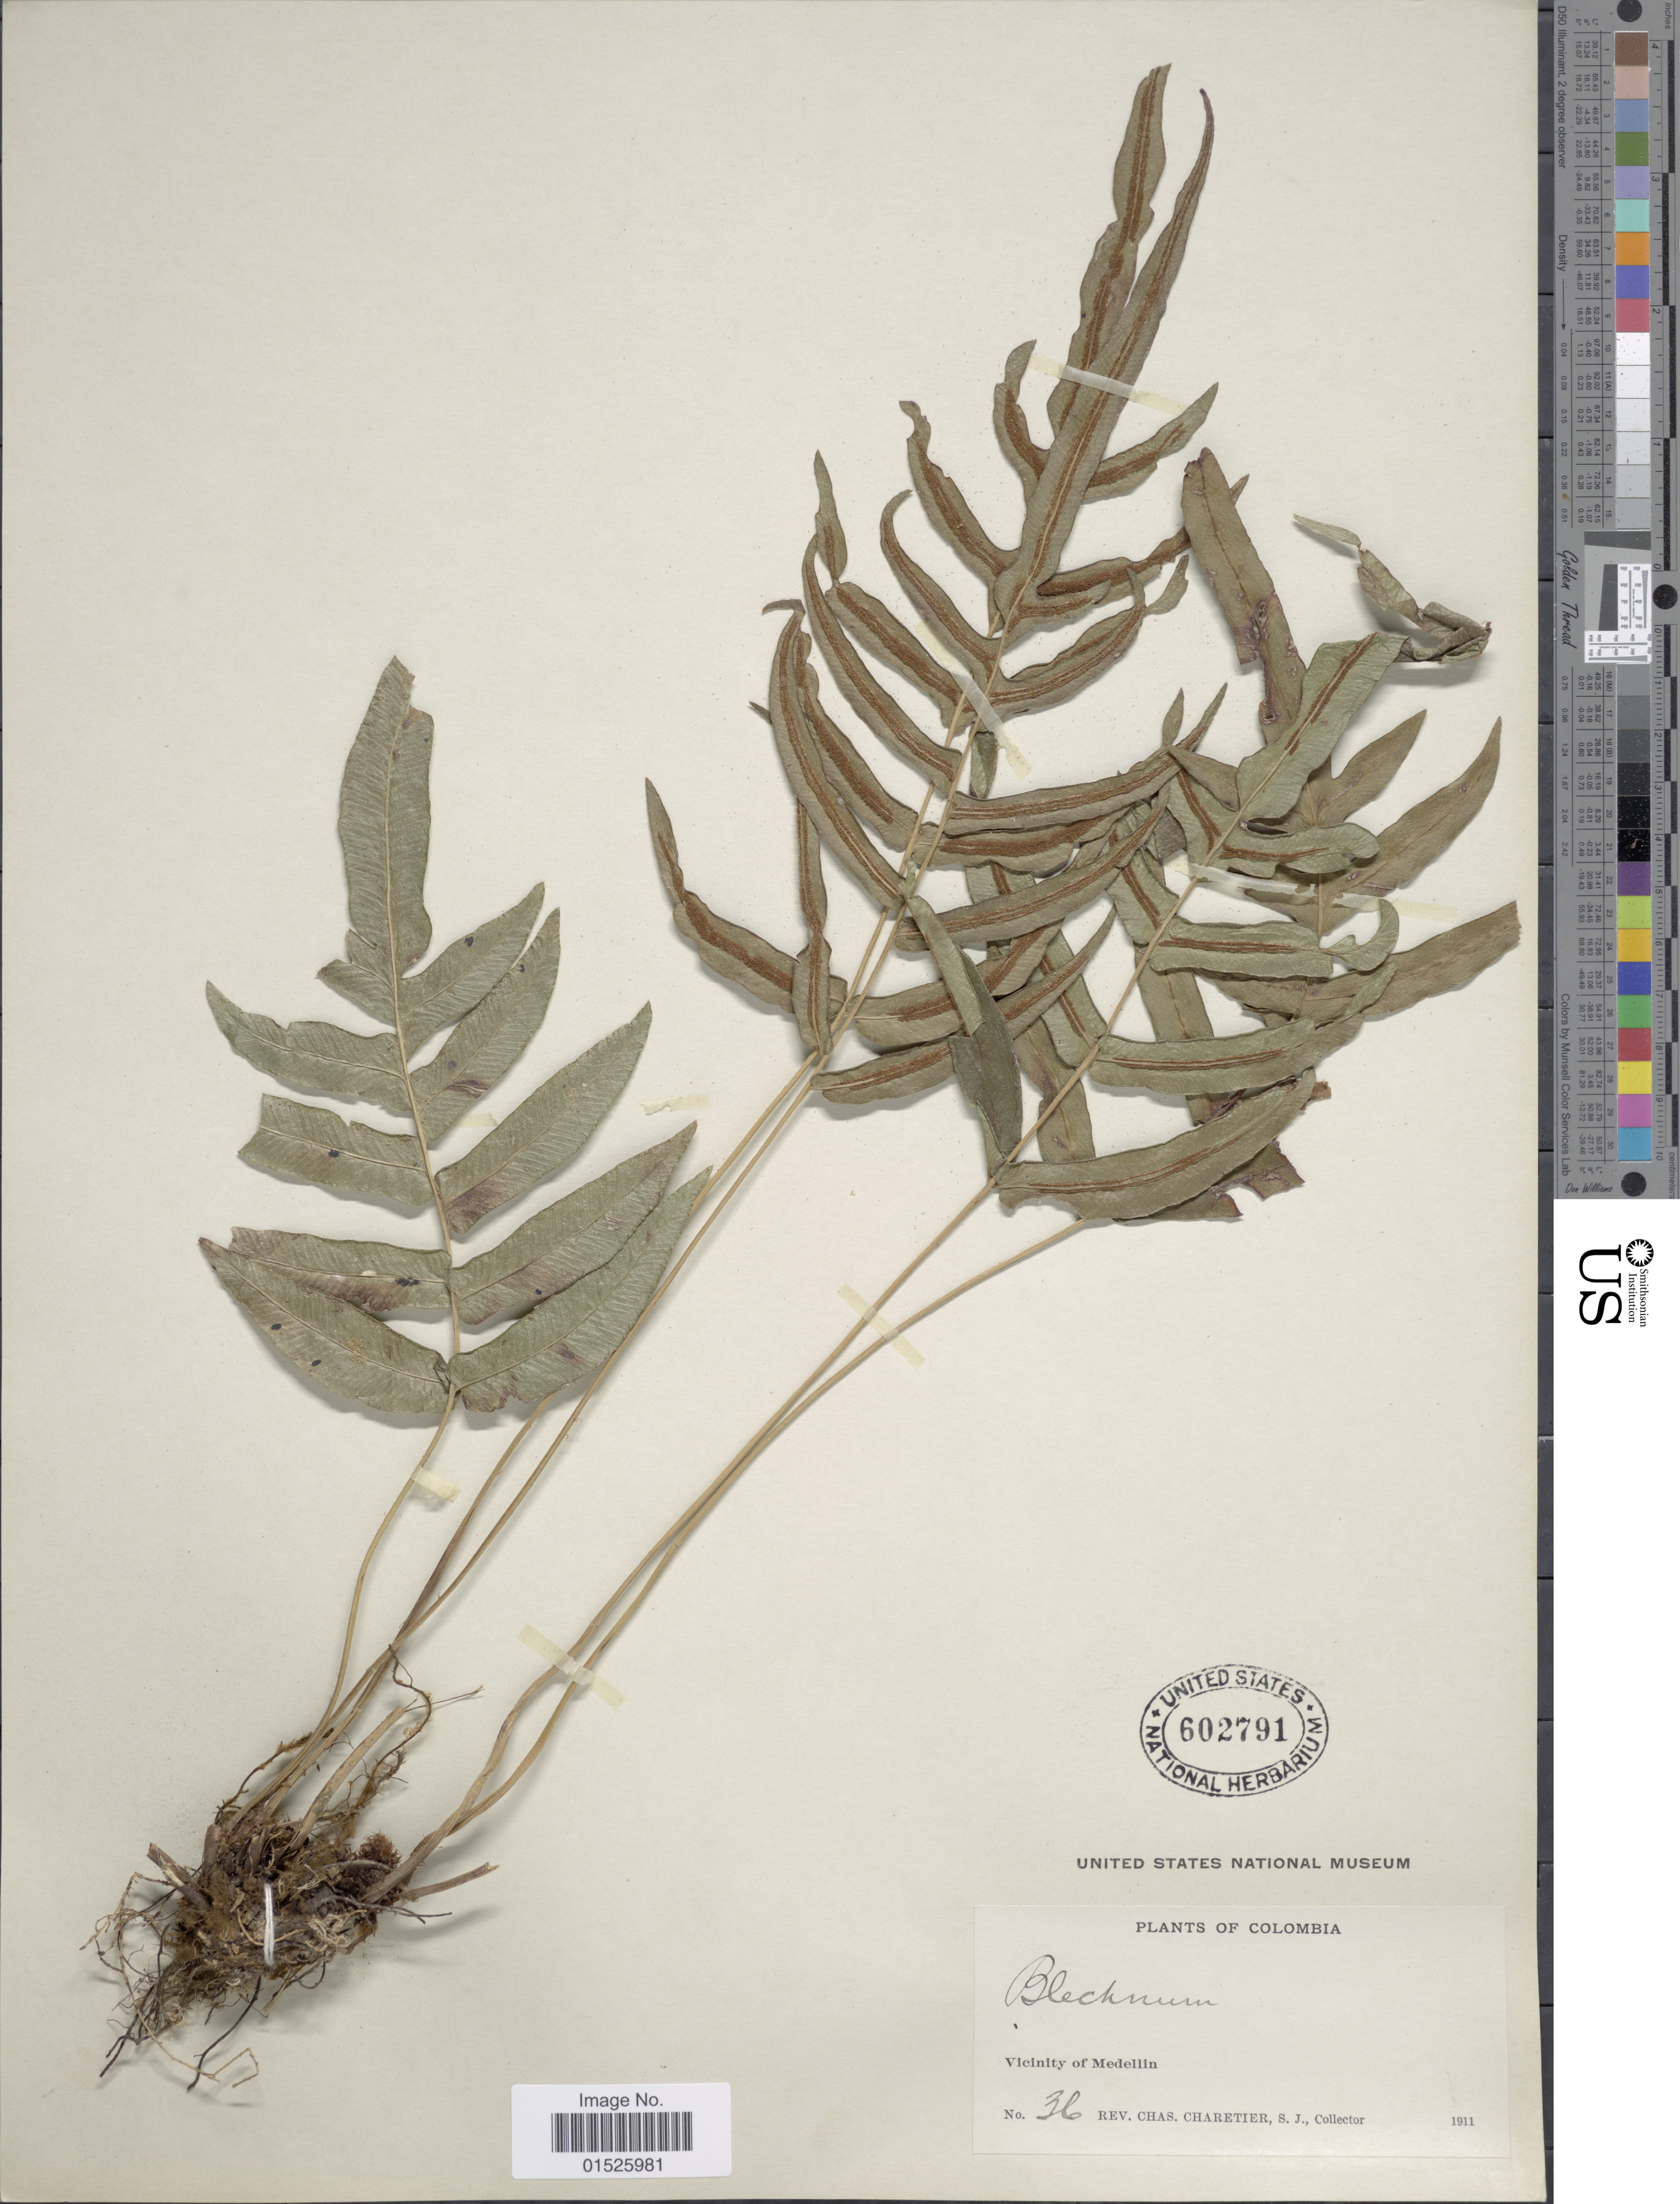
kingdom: Plantae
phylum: Tracheophyta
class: Polypodiopsida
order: Polypodiales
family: Blechnaceae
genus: Blechnum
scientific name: Blechnum x fraxineum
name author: Willd.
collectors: C. Charetier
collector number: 36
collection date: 1911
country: Colombia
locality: Colombia, Vicinity of Medellin.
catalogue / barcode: US 602791